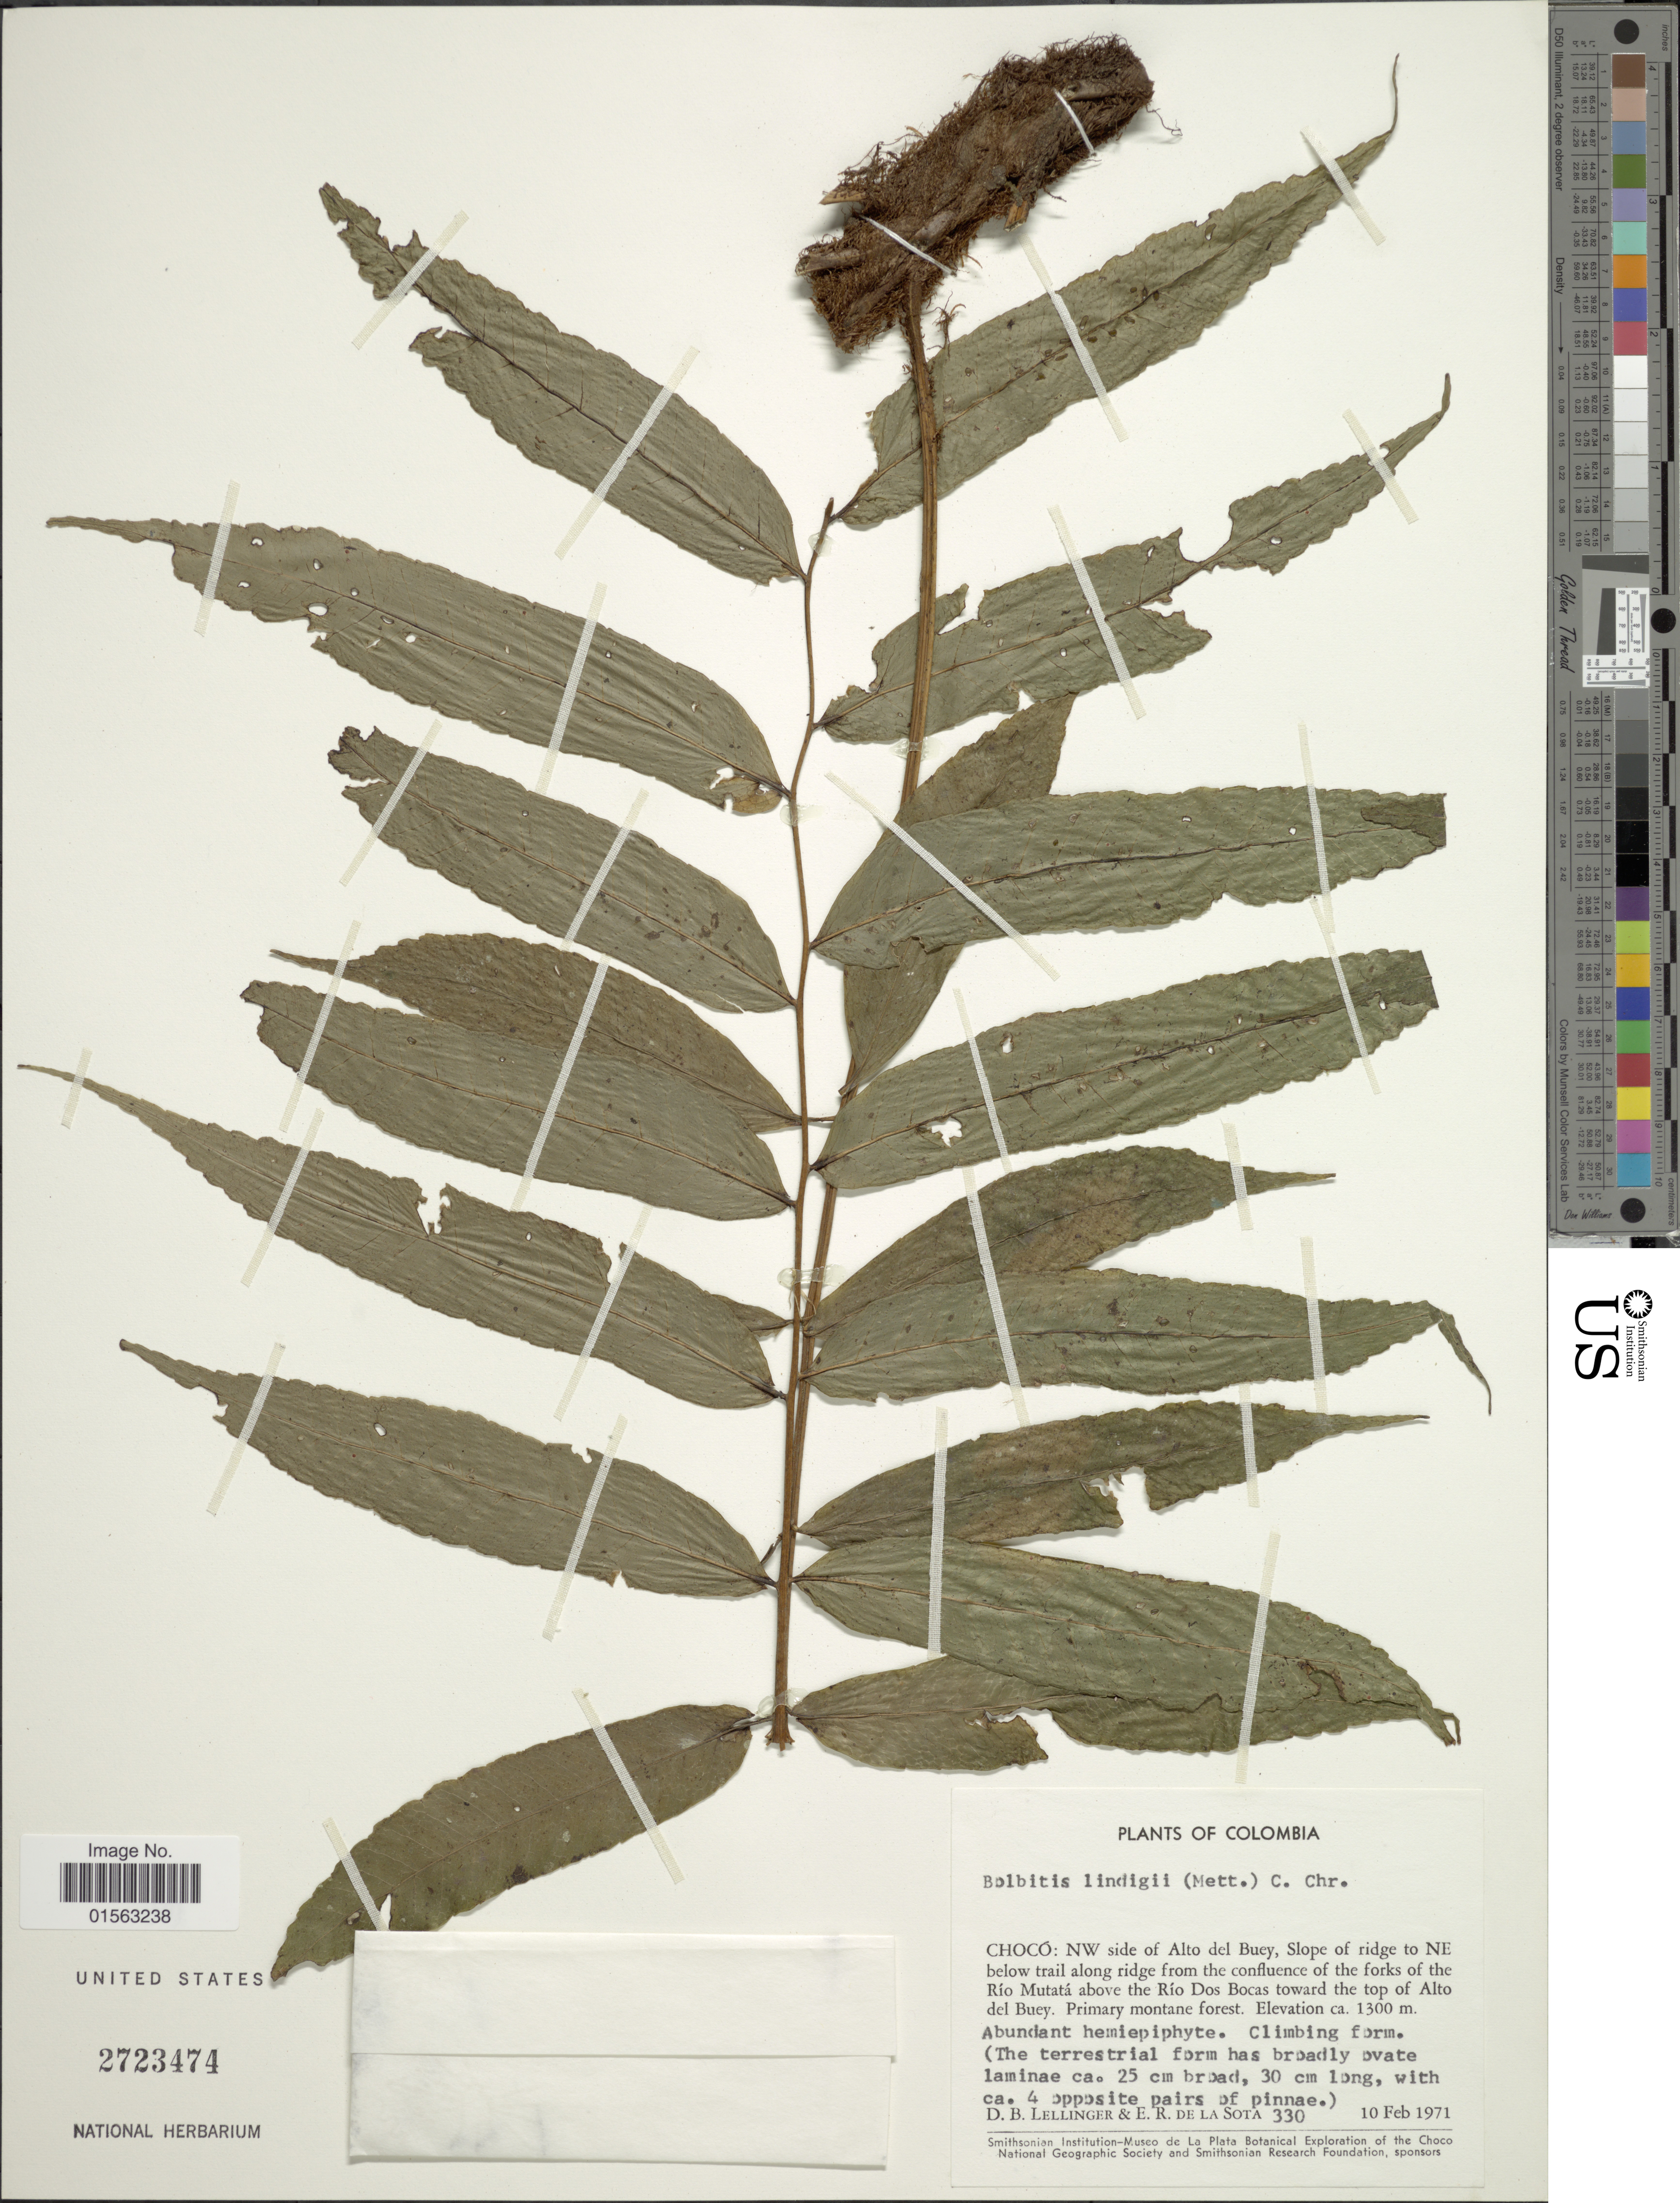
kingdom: Plantae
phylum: Tracheophyta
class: Polypodiopsida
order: Polypodiales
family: Dryopteridaceae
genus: Mickelia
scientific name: Mickelia lindigii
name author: (Mett.) R.C. Moran et al.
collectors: D. B. Lellinger & E. R. de la Sota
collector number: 330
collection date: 1971-02-10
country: Colombia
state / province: Chocó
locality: Colombia, NW side of Alto del Buey, Slope of Ridge to NE below trail along ridge from the confluence of the forks of the Río Mutatá above the Río Dos Bocas toward the top of Alto del Buey, Primary montane forest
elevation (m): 1300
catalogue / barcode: US 2723474